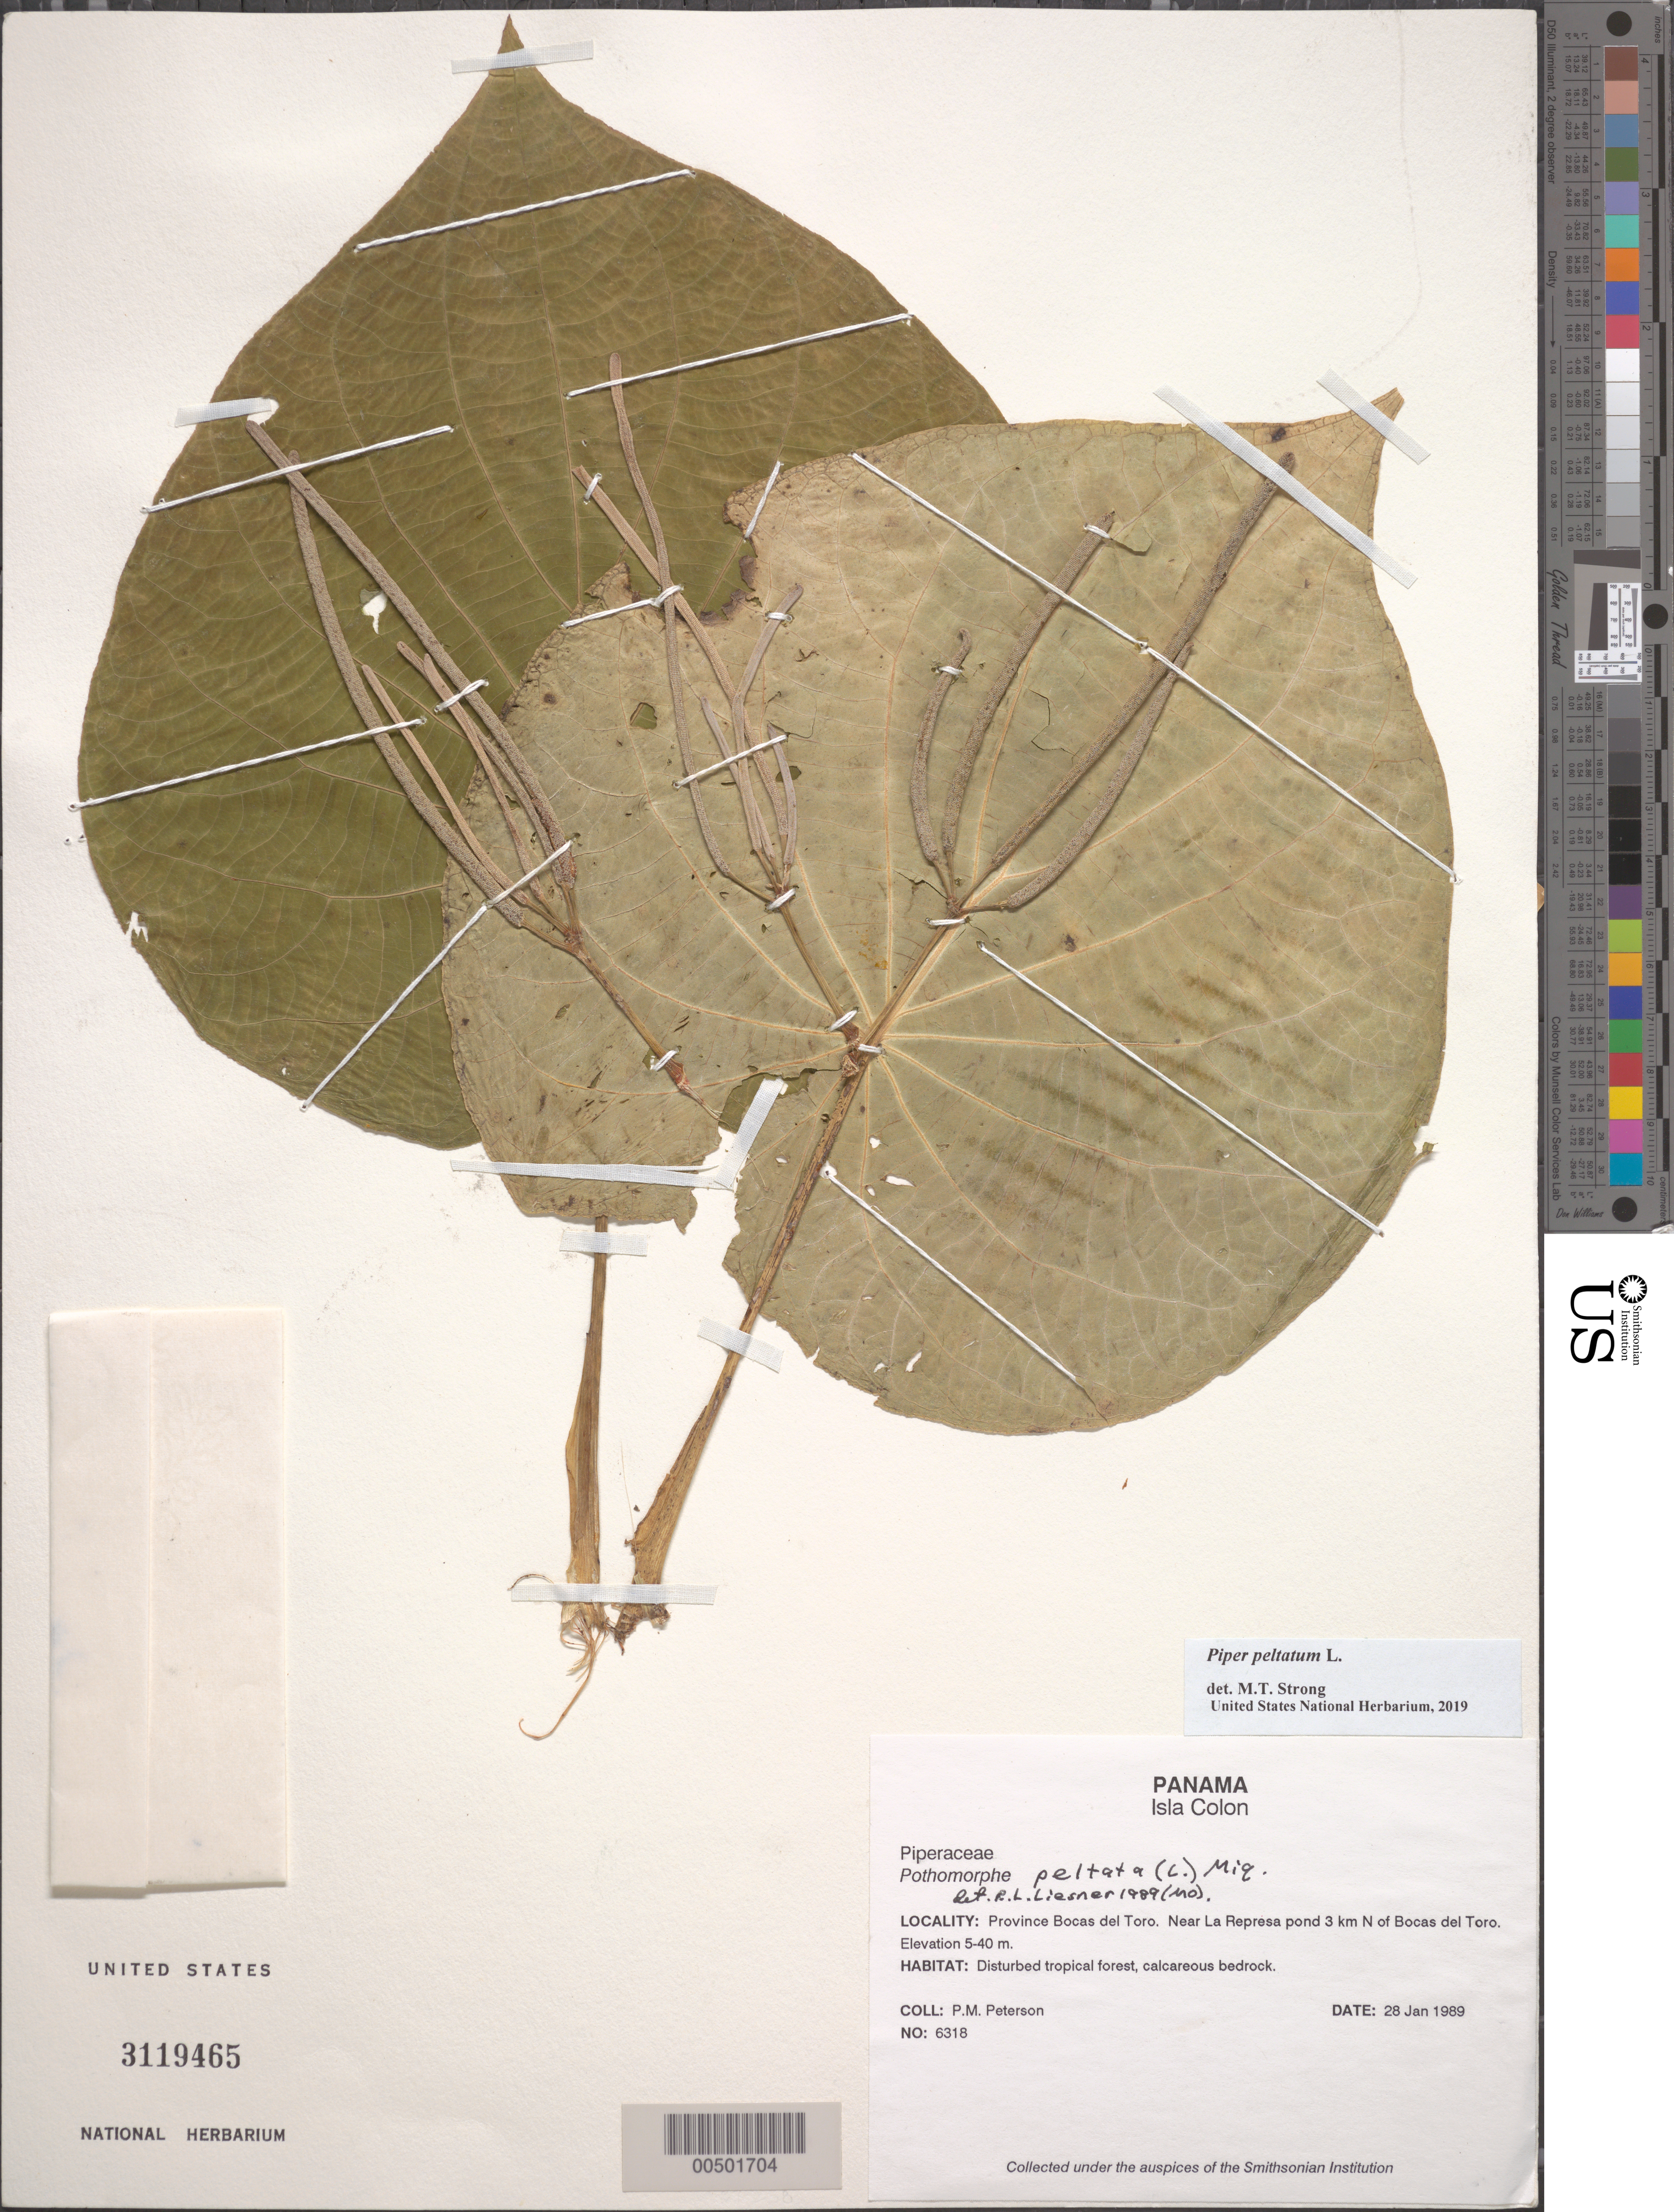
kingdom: Plantae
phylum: Tracheophyta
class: Magnoliopsida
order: Piperales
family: Piperaceae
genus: Piper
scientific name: Piper peltatum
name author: L.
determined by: Strong, Mark T., (BOT), Smithsonian Institution - National Museum of Natural History (UNITED STATES)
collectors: P. M. Peterson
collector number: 06318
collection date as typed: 28 Jan 1989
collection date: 1989-01-28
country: Panama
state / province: Bocas del Toro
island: Colón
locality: Isla Colon, near La Represa pond 3 km N of Bocas del Toro.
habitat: Disturbed tropical forest, calcareous bedrock.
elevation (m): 5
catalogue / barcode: US 3119465